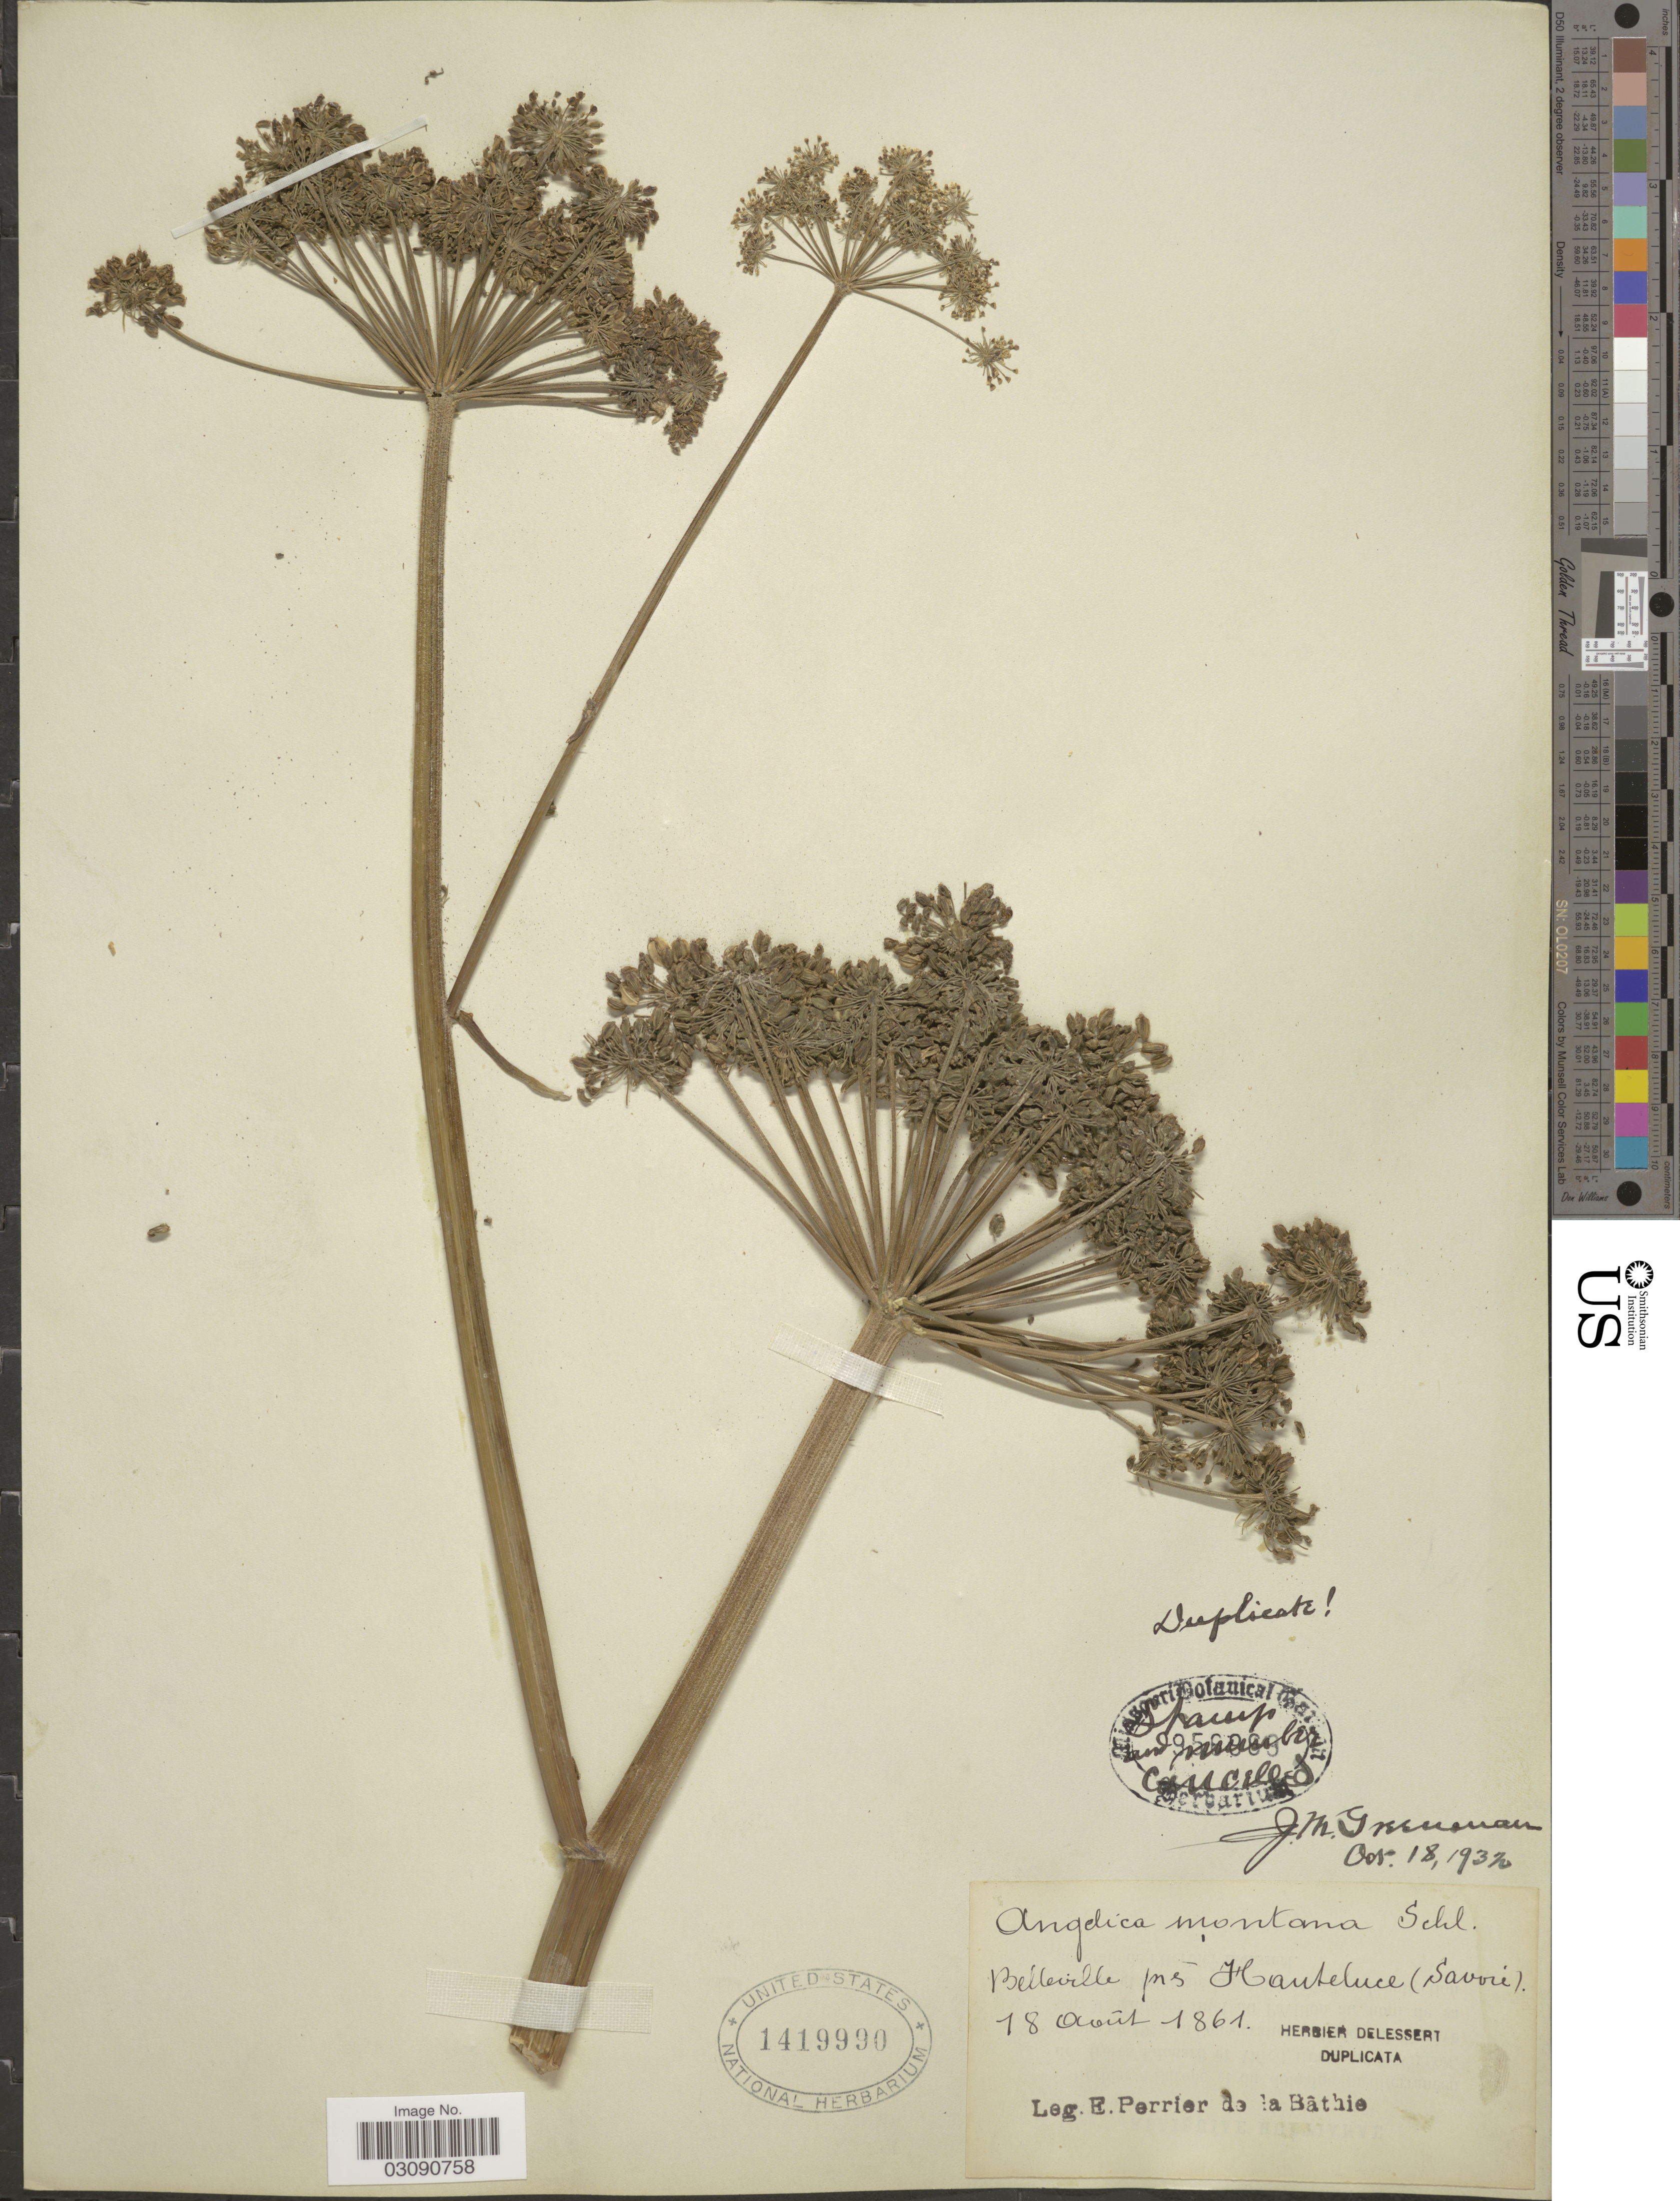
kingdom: Plantae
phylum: Tracheophyta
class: Magnoliopsida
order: Apiales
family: Apiaceae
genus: Angelica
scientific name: Angelica montana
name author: Brot.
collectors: E. Perrier de la Bâthie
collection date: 1861-08-18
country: France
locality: Belleville près Hauteluce (Savoie).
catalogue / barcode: US 1419990